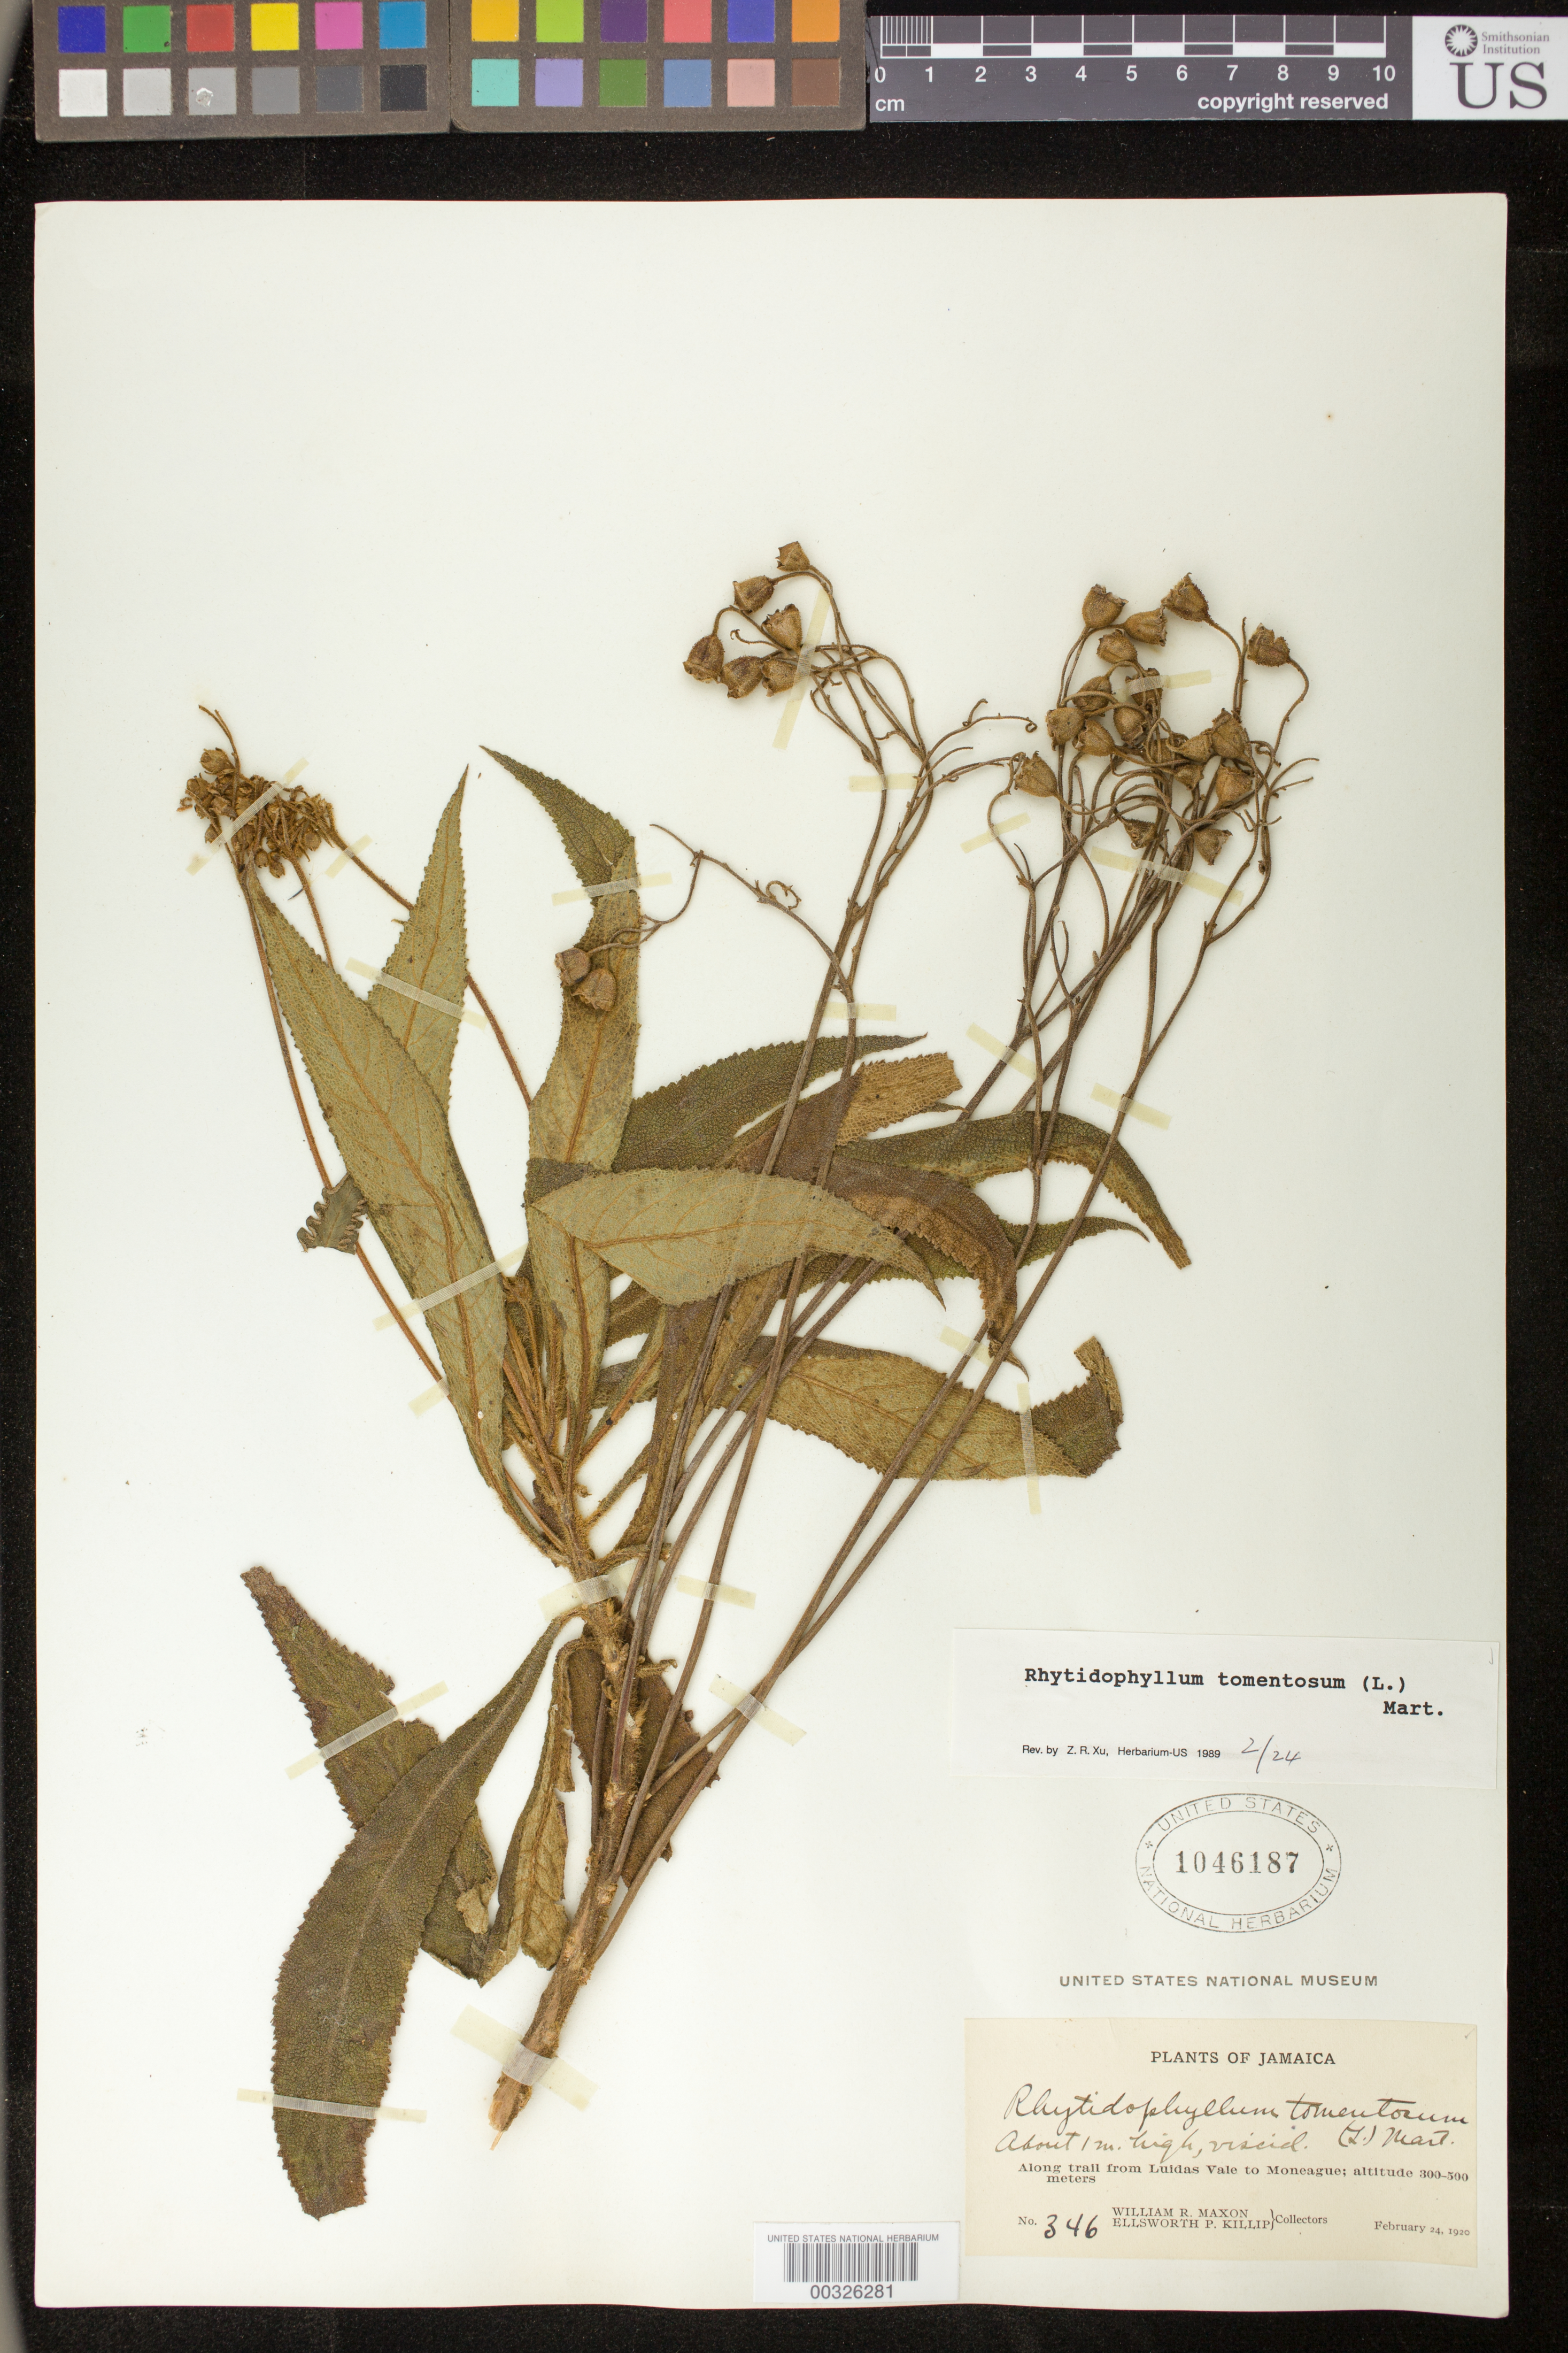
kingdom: Plantae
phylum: Tracheophyta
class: Magnoliopsida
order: Lamiales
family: Gesneriaceae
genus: Rhytidophyllum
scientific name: Rhytidophyllum tomentosum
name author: (L.) Mart.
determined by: Skog, Laurence E.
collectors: W. R. Maxon & E. P. Killip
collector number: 346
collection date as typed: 24 Feb 1920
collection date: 1920-02-24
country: Jamaica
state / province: Saint Catherine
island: Jamaica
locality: Along trail from Luidas Vale to Moneague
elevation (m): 300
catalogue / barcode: US 1046187